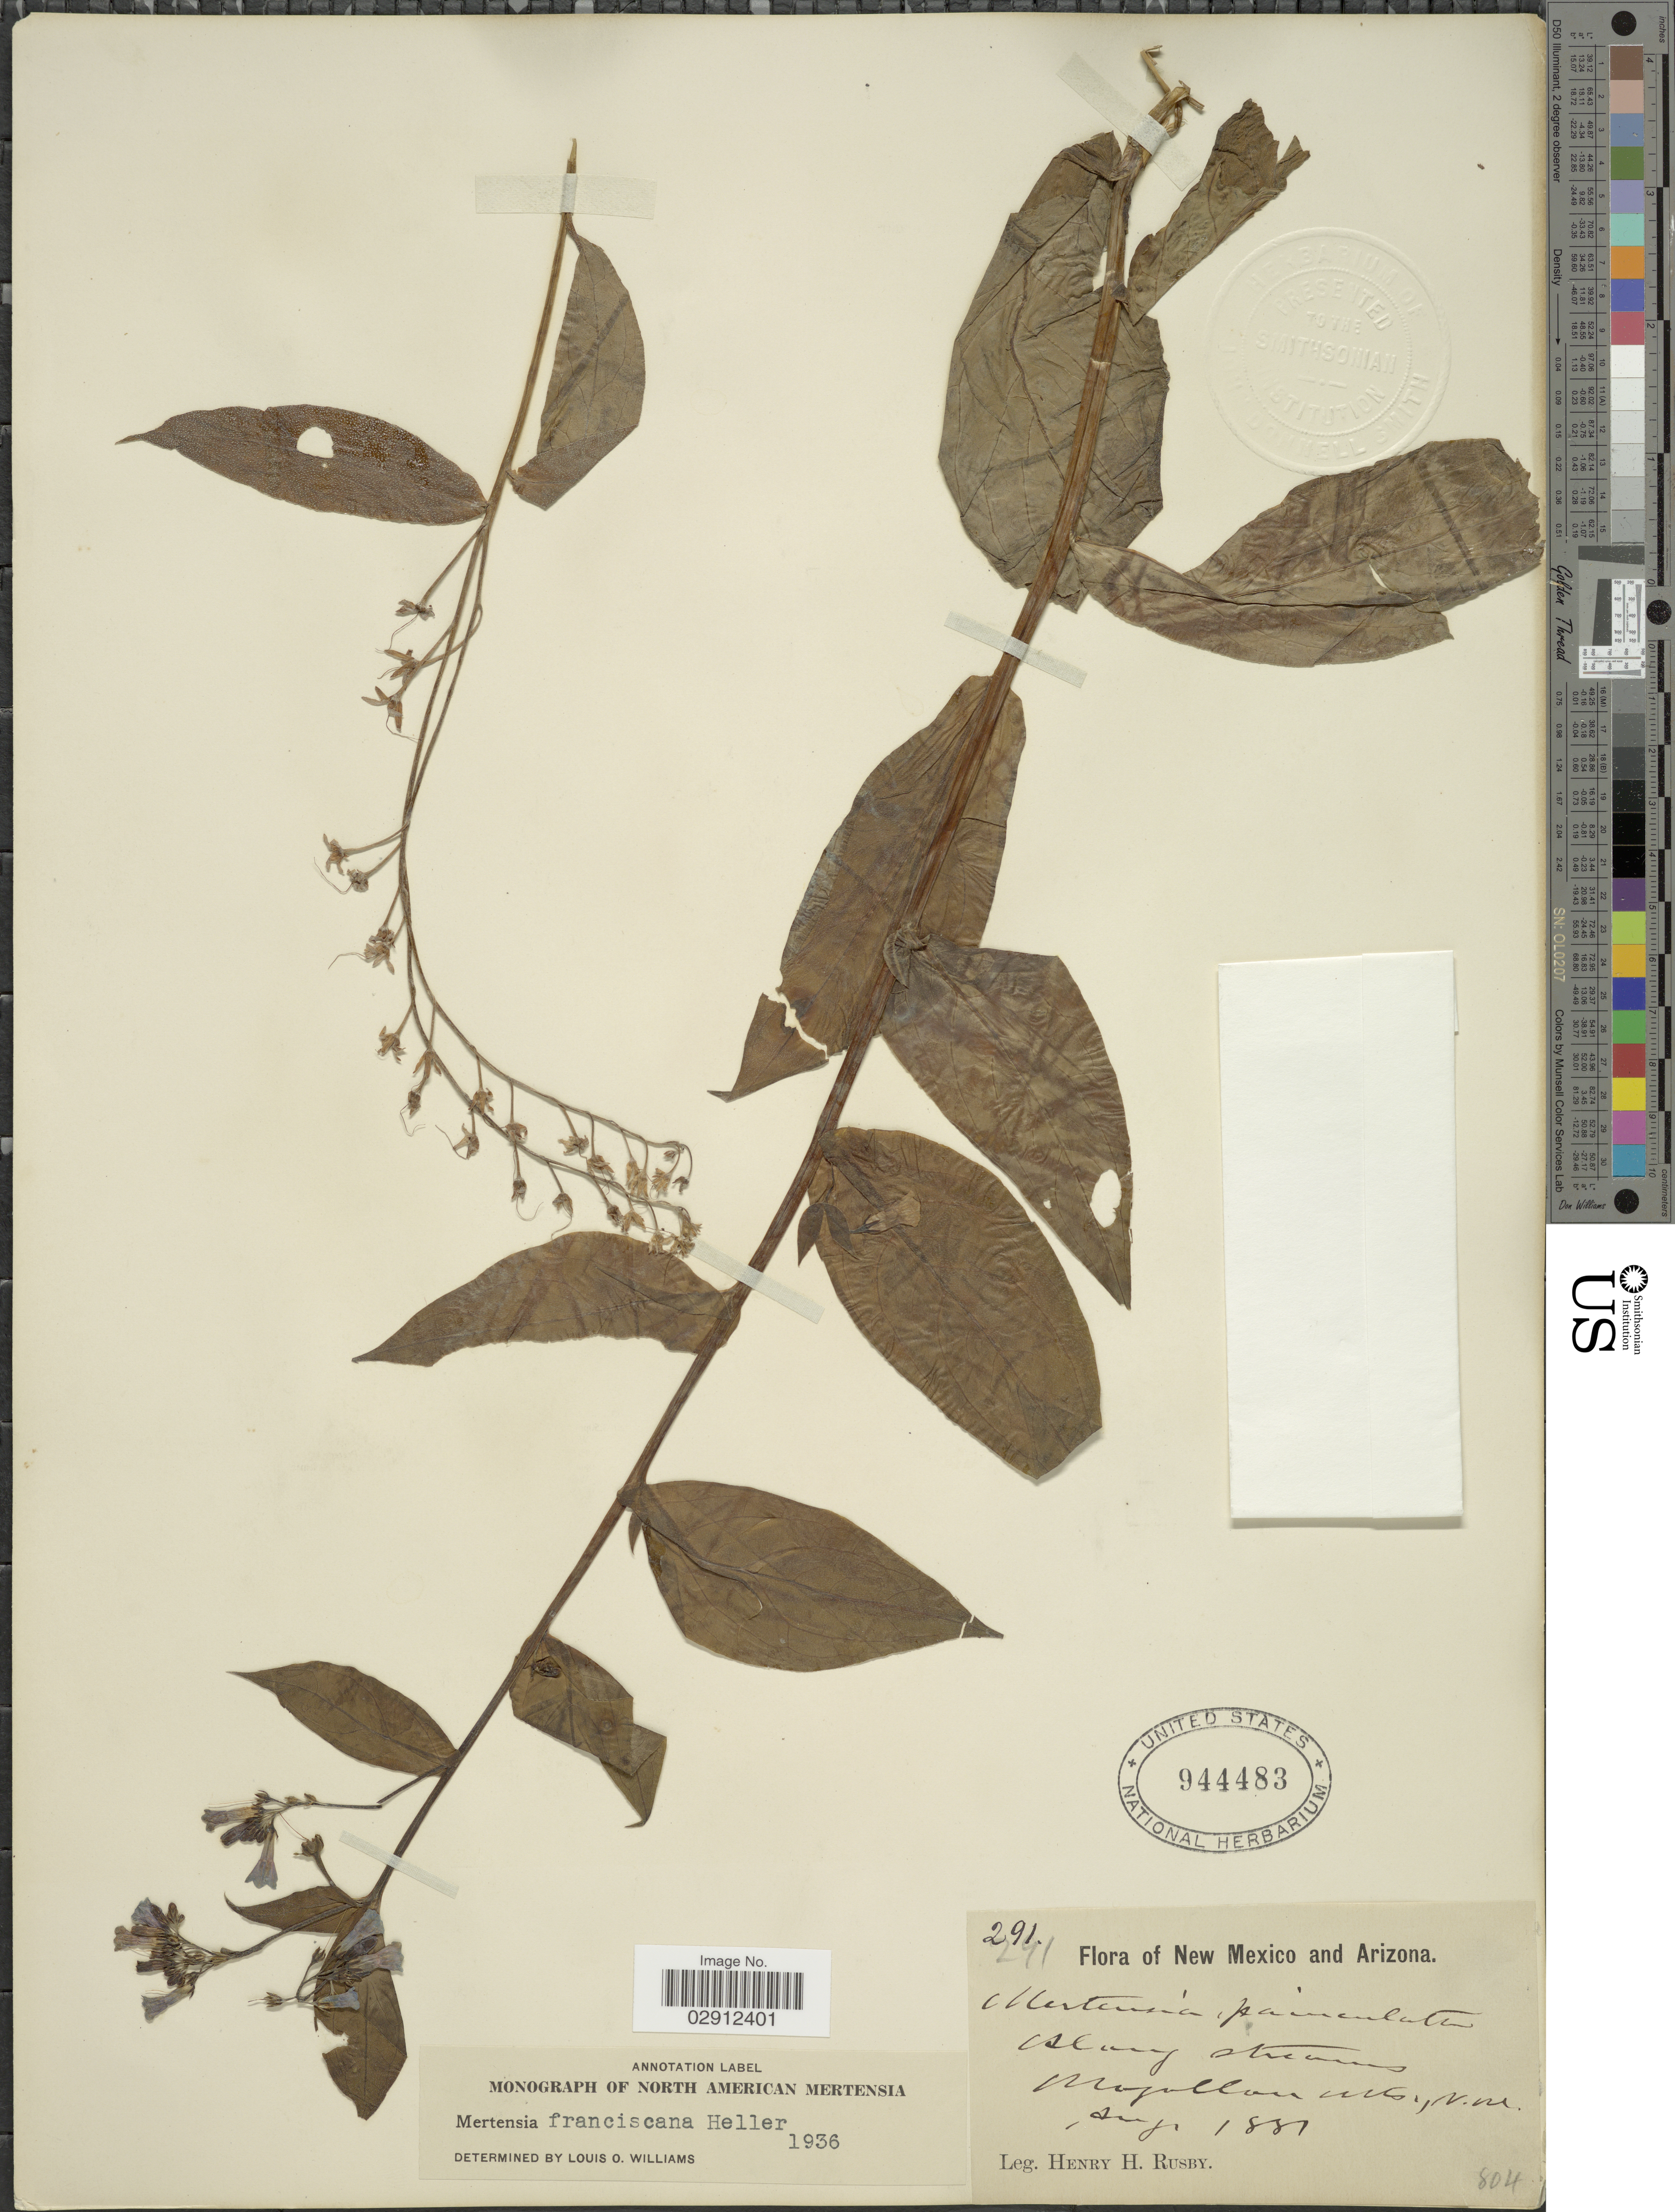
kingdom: Plantae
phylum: Tracheophyta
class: Magnoliopsida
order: Boraginales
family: Boraginaceae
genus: Mertensia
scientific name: Mertensia ciliata var. subpubescens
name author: (Rydb.) J.F. Macbr. & Payson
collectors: H. H. Rusby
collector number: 291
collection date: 1881-08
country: United States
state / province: New Mexico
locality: Mogollon Mts., N.M.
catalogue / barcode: US 944483